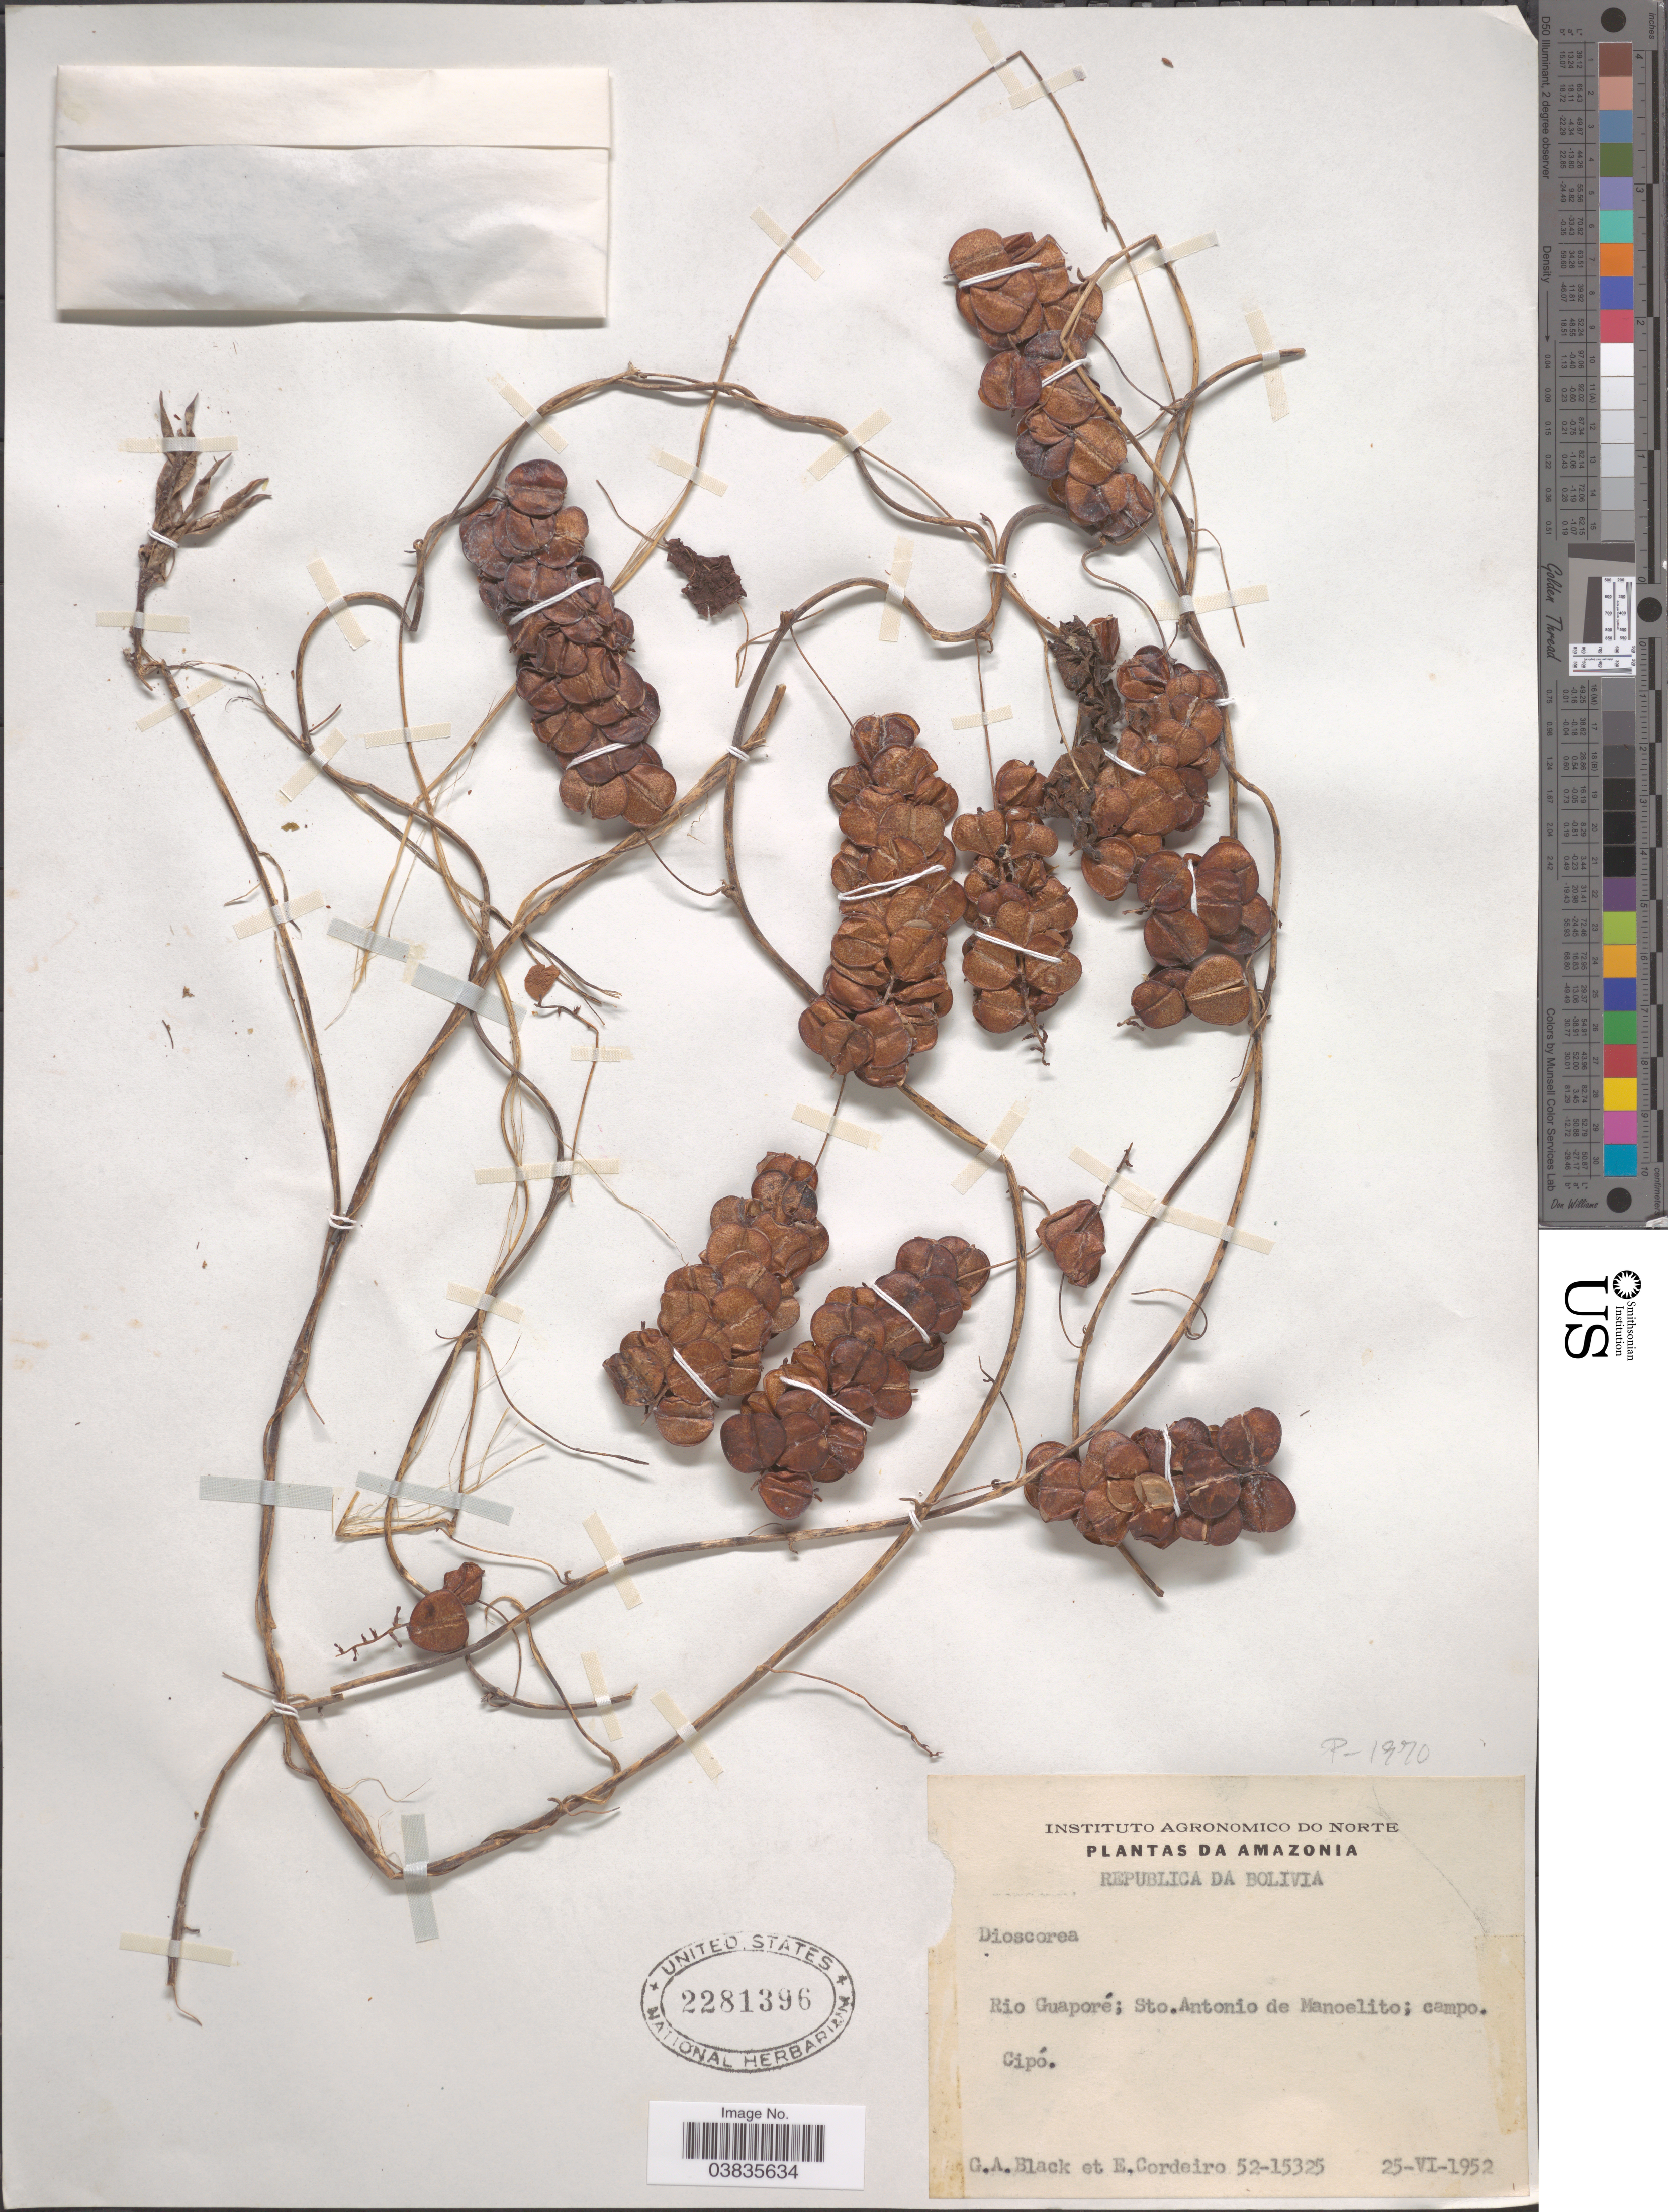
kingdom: Plantae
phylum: Tracheophyta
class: Liliopsida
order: Dioscoreales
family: Dioscoreaceae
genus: Dioscorea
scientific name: Dioscorea sp.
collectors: G. A. Black & E. Cordeiro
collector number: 52-15325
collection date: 1952-06-25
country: Bolivia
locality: Amazonia. Republica da Bolivia. Rio Guaporé; Sto. Antonio de Manoelito.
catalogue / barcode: US 2281396